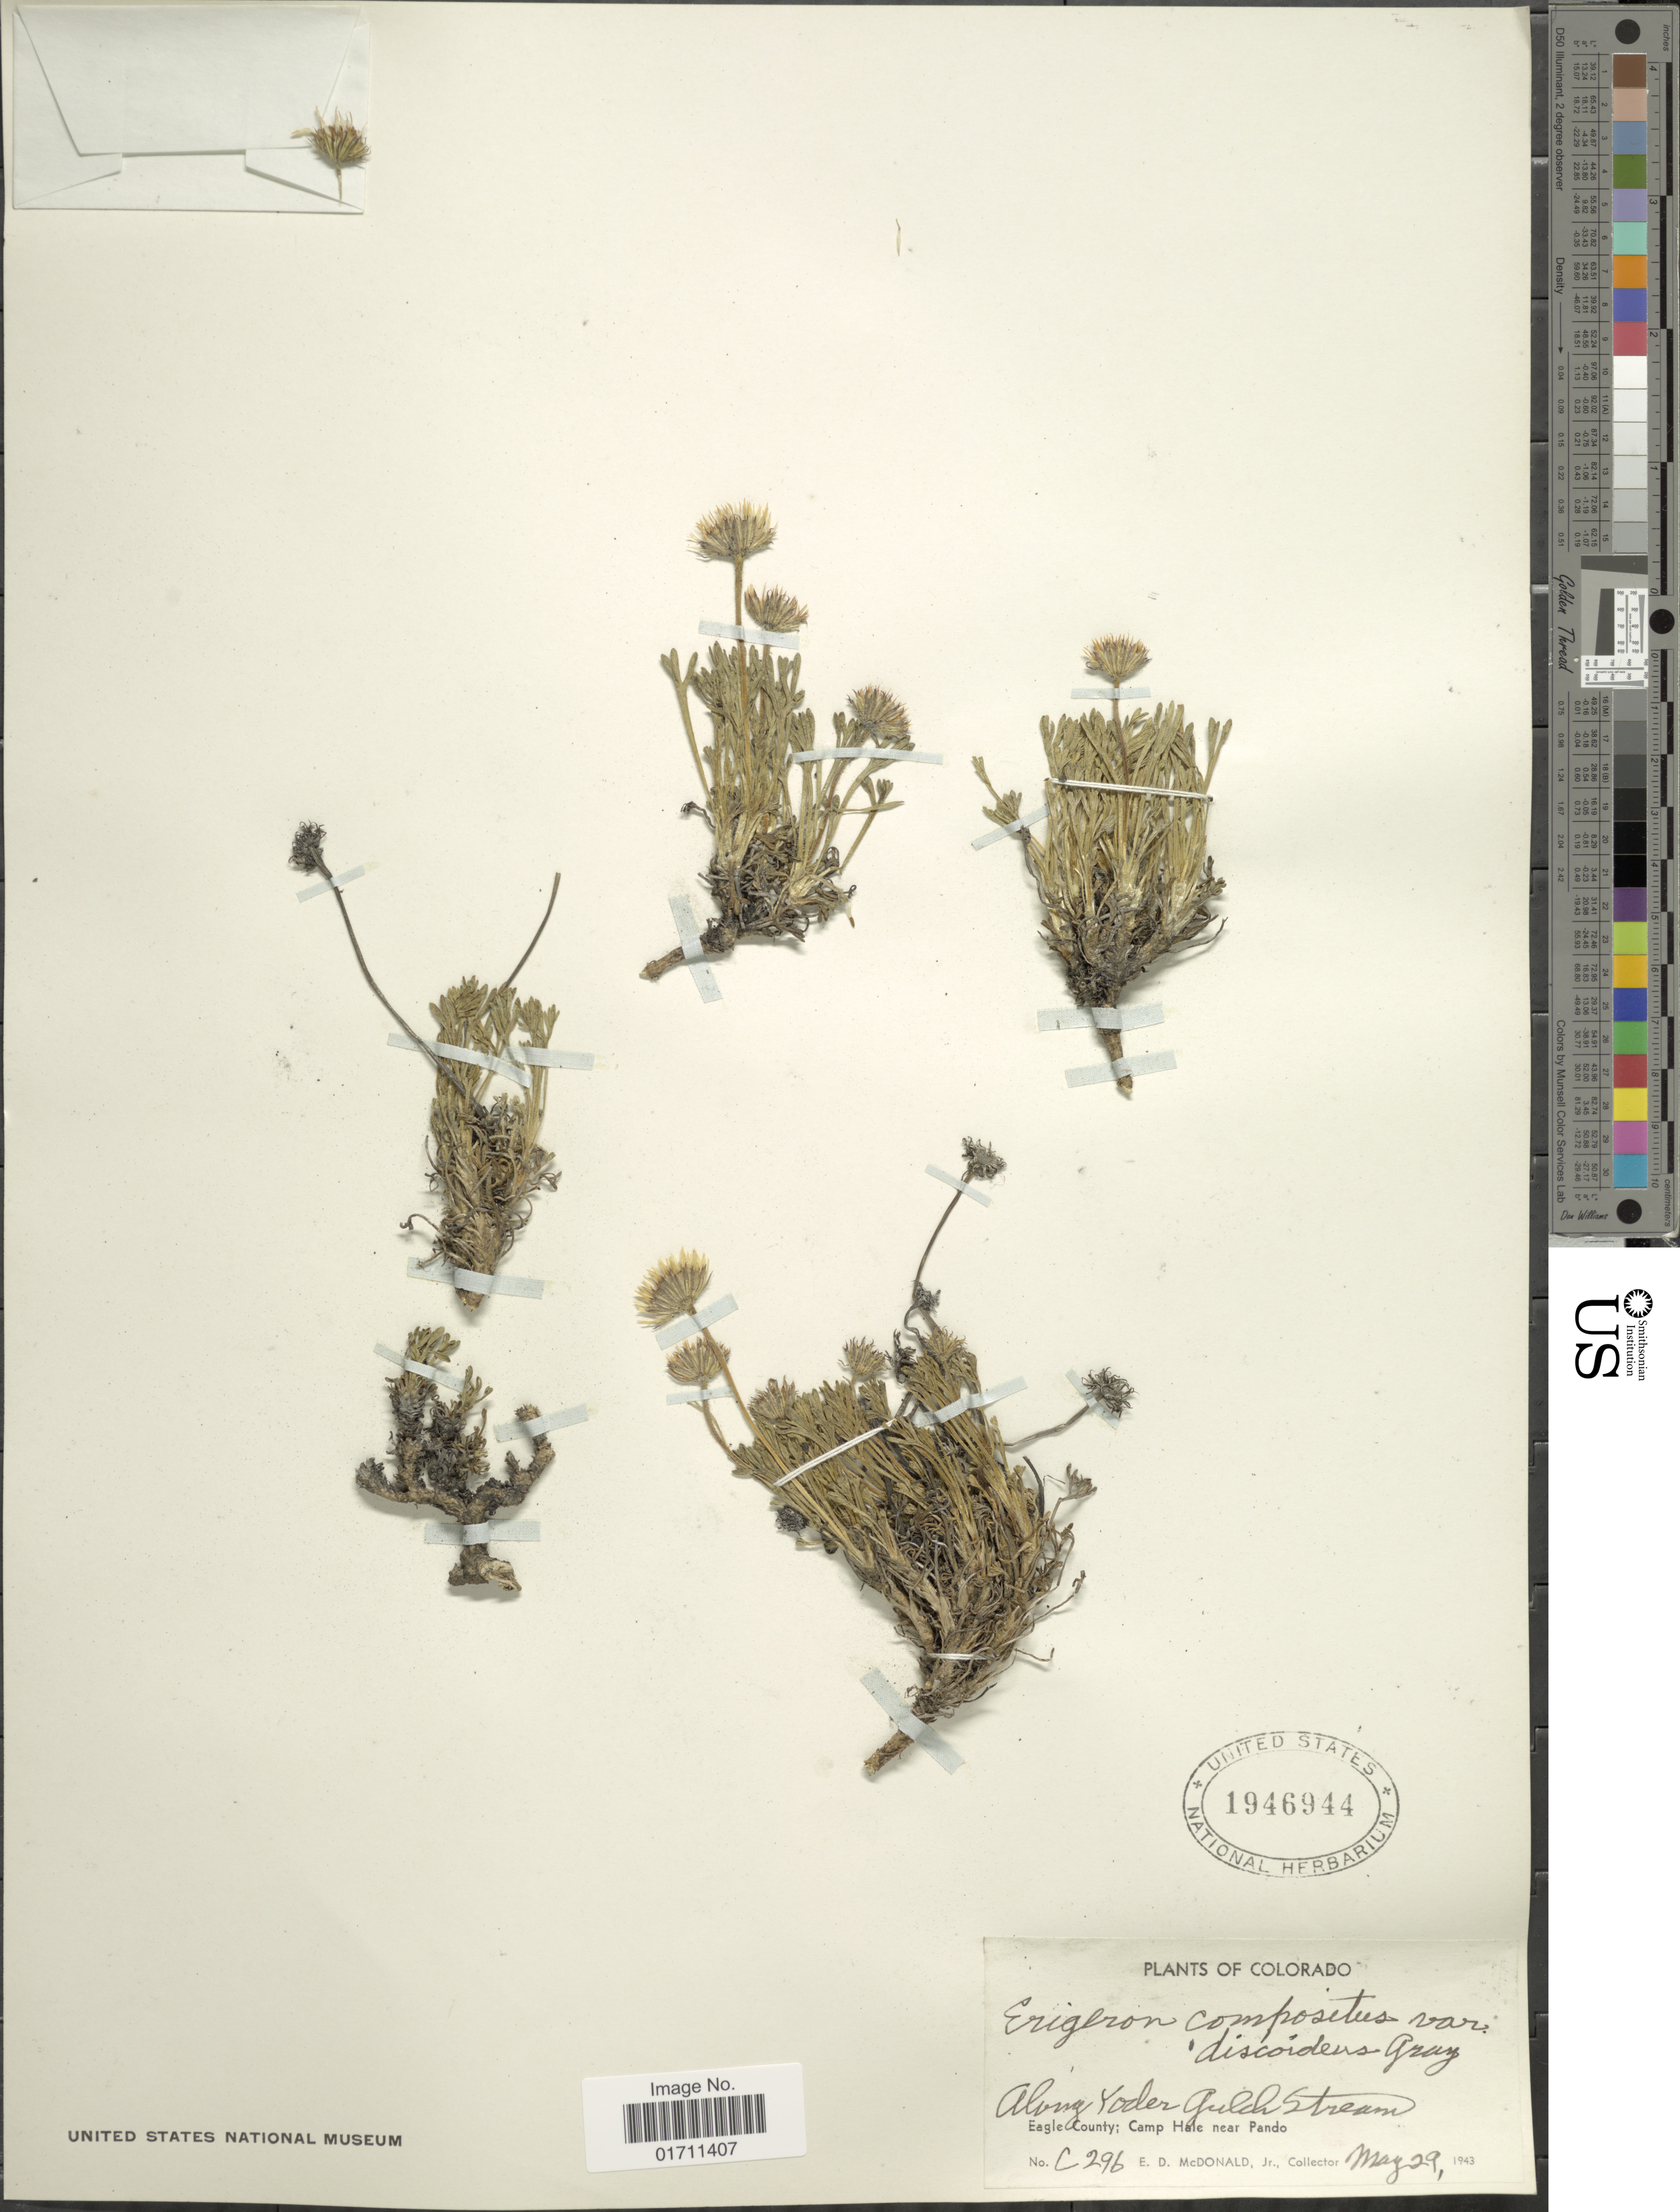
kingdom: Plantae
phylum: Tracheophyta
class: Magnoliopsida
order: Asterales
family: Asteraceae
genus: Erigeron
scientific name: Erigeron compositus subsp. discoideus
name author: (A. Gray) Piper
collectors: E. D. McDonald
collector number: C 296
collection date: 1943-05-29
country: United States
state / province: Colorado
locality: Along Yoder Gulch Stream, Eagle County; Camp Hale near Pando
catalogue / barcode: US 1946944